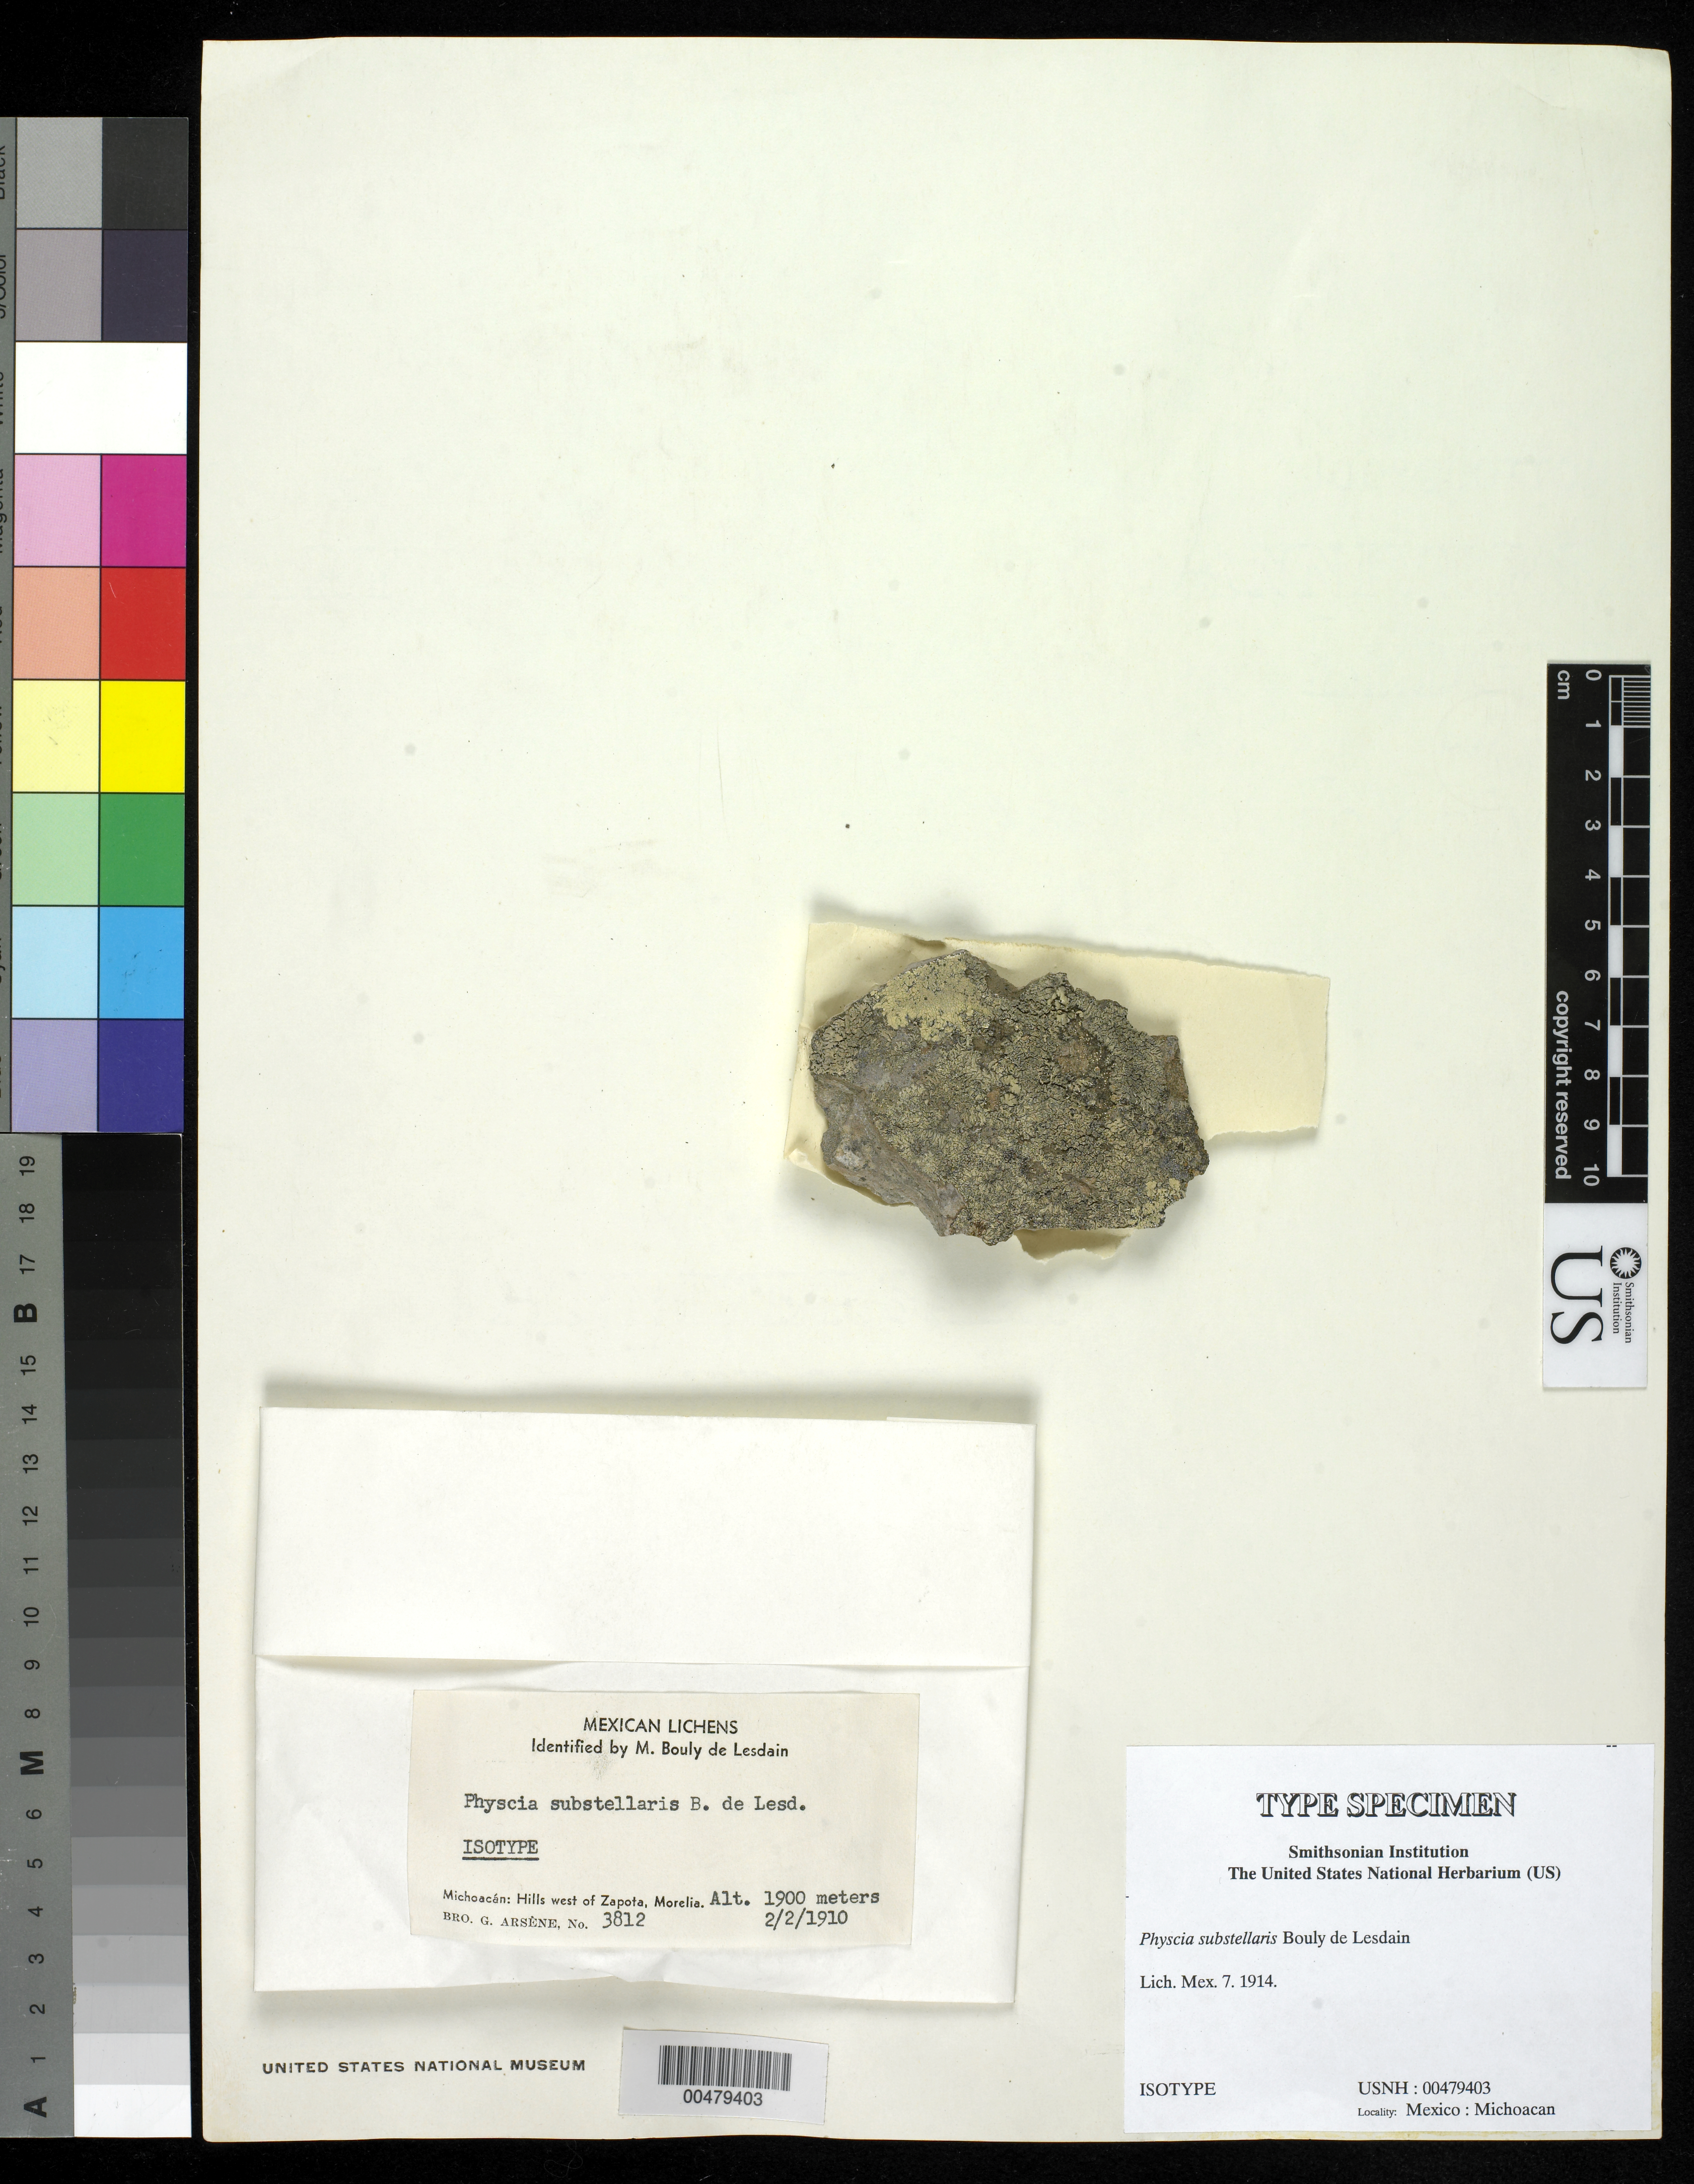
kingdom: Fungi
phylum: Ascomycota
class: Lecanoromycetes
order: Caliciales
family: Physciaceae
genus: Physcia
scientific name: Physcia substellaris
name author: B. de Lesd.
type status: Isotype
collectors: Bro. G. Arsène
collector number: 3812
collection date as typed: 02 Feb 1910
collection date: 1910-02-02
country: Mexico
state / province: Michoacán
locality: Hills W of Zapota, Morelia.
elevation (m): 1900